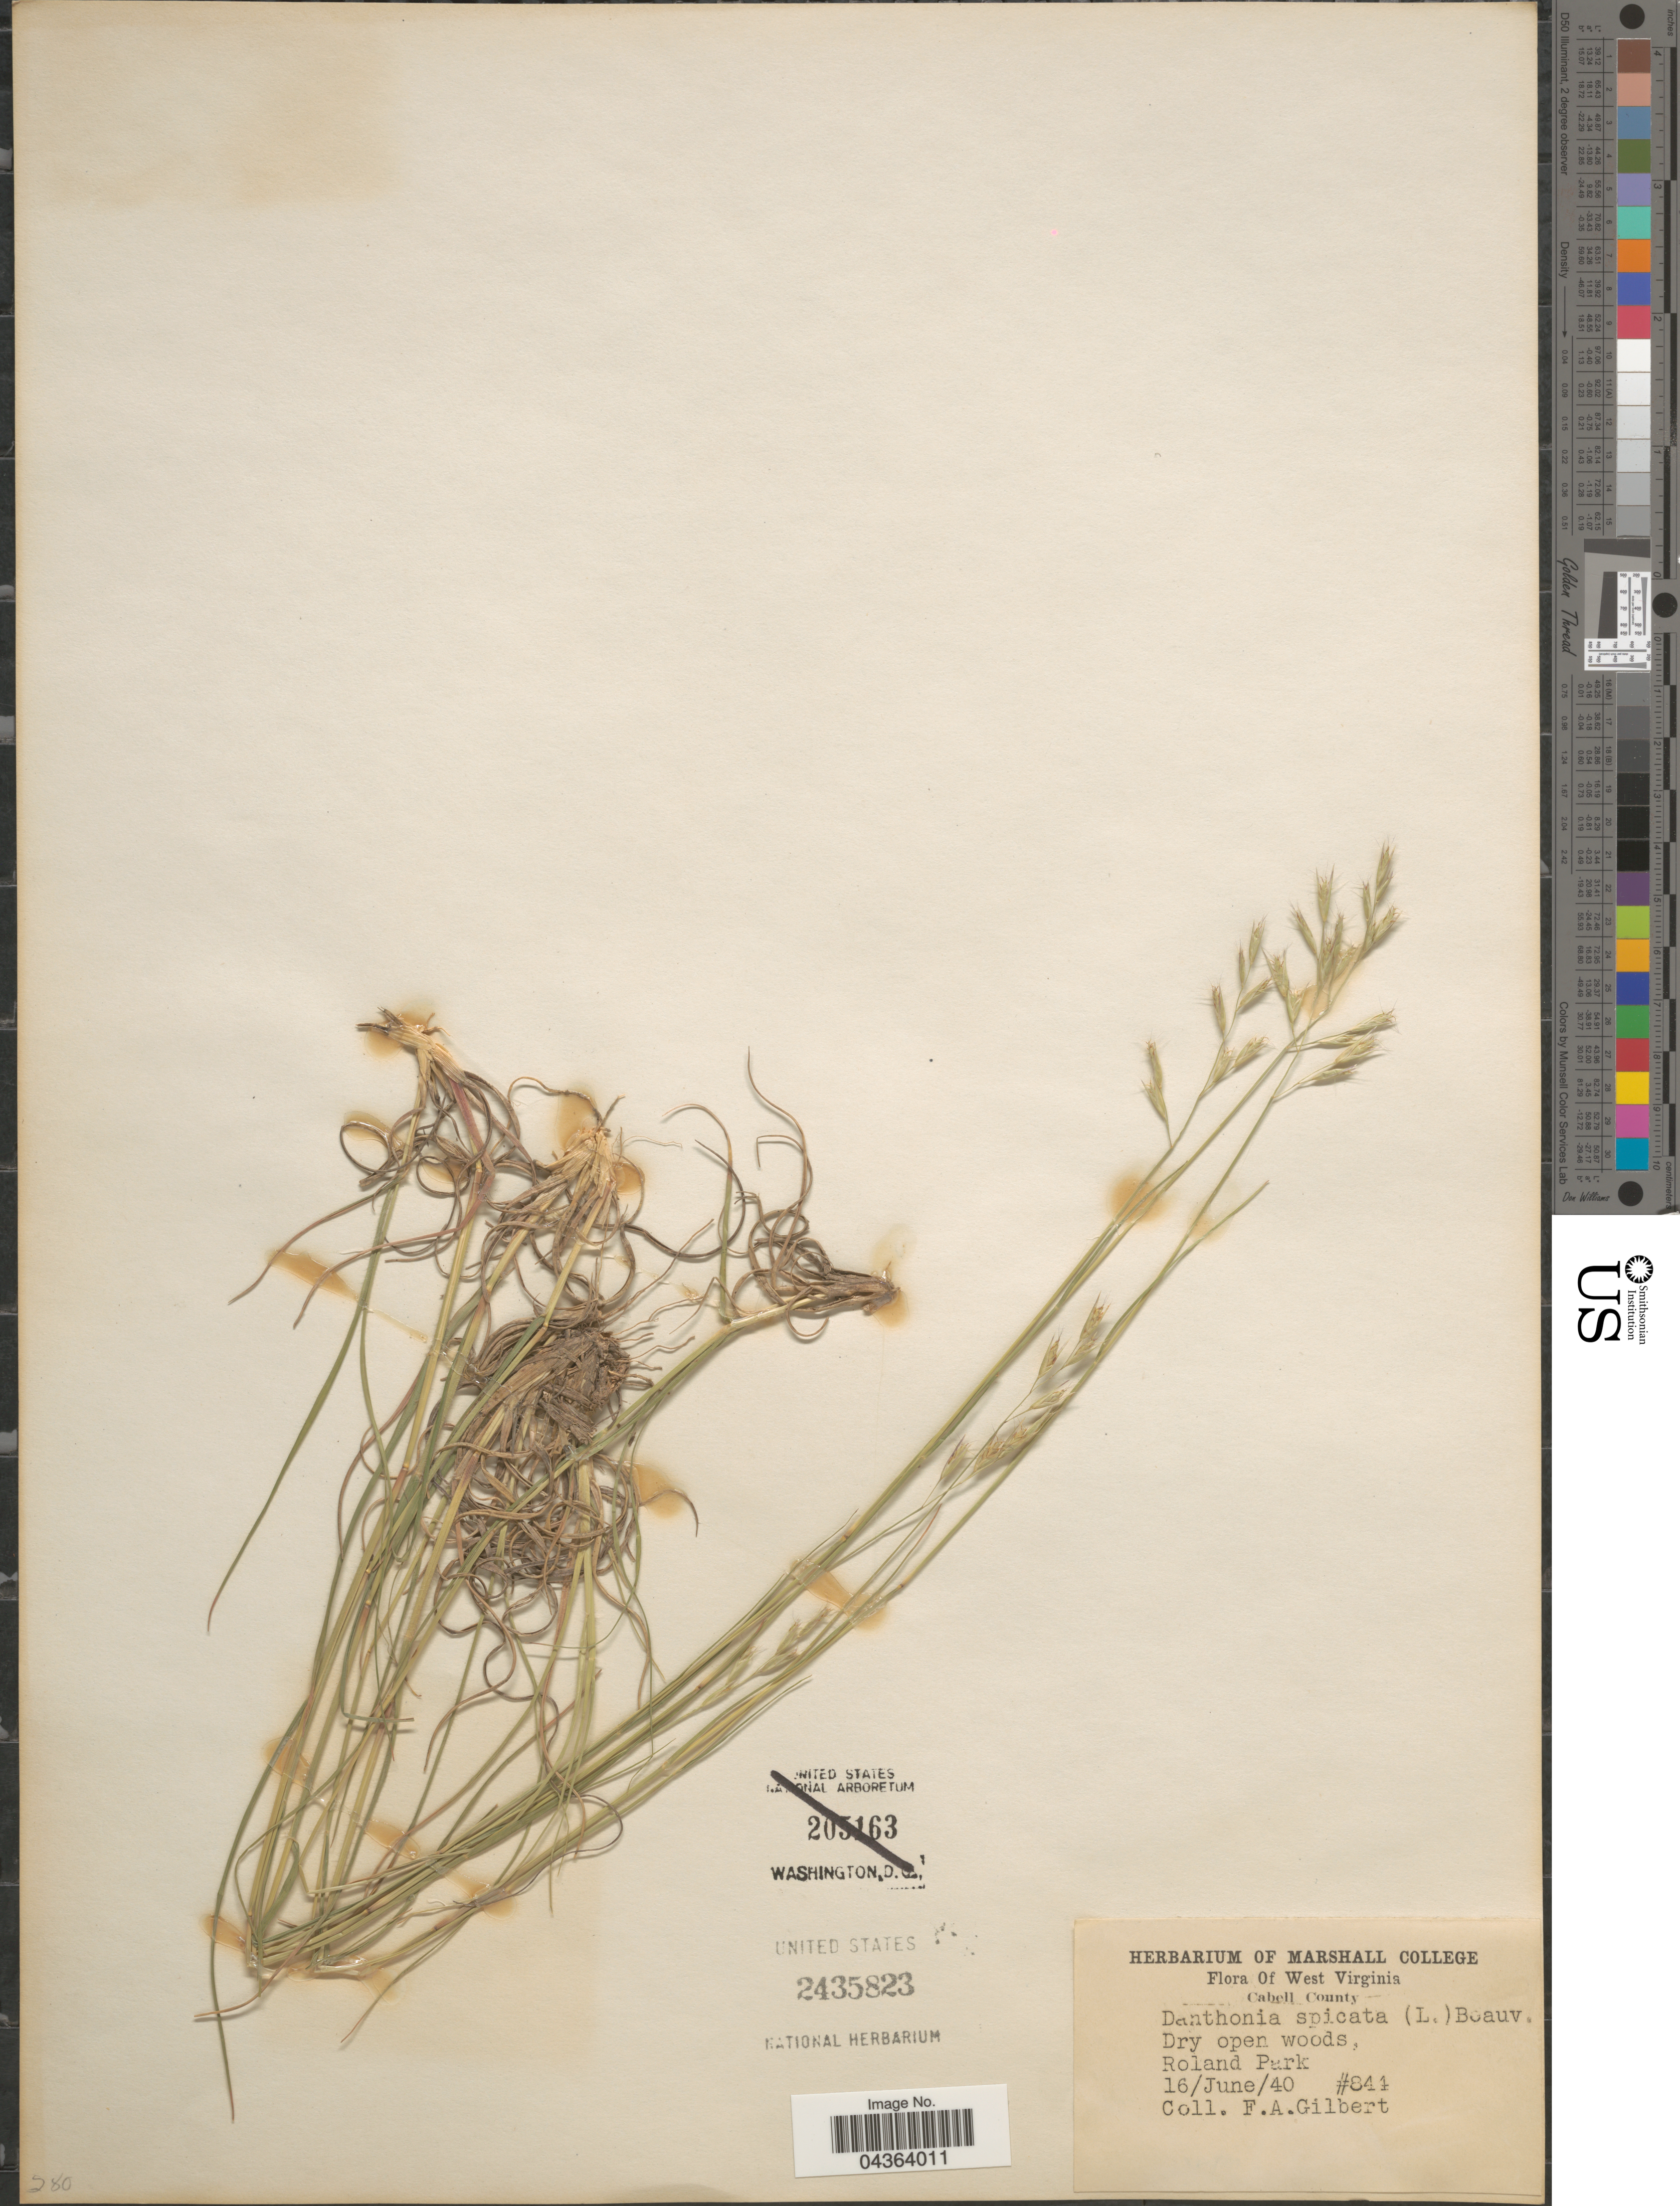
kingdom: Plantae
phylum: Tracheophyta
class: Liliopsida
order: Poales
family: Poaceae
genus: Danthonia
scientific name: Danthonia spicata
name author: (L.) P. Beauv. ex Roem. & Schult.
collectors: F. A. Gilbert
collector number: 844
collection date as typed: Transcribed d/m/y: 16/6/40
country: United States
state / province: West Virginia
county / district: Cabell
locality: Cabell County. Dry open woods, Roland Park.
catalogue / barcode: US 2435823